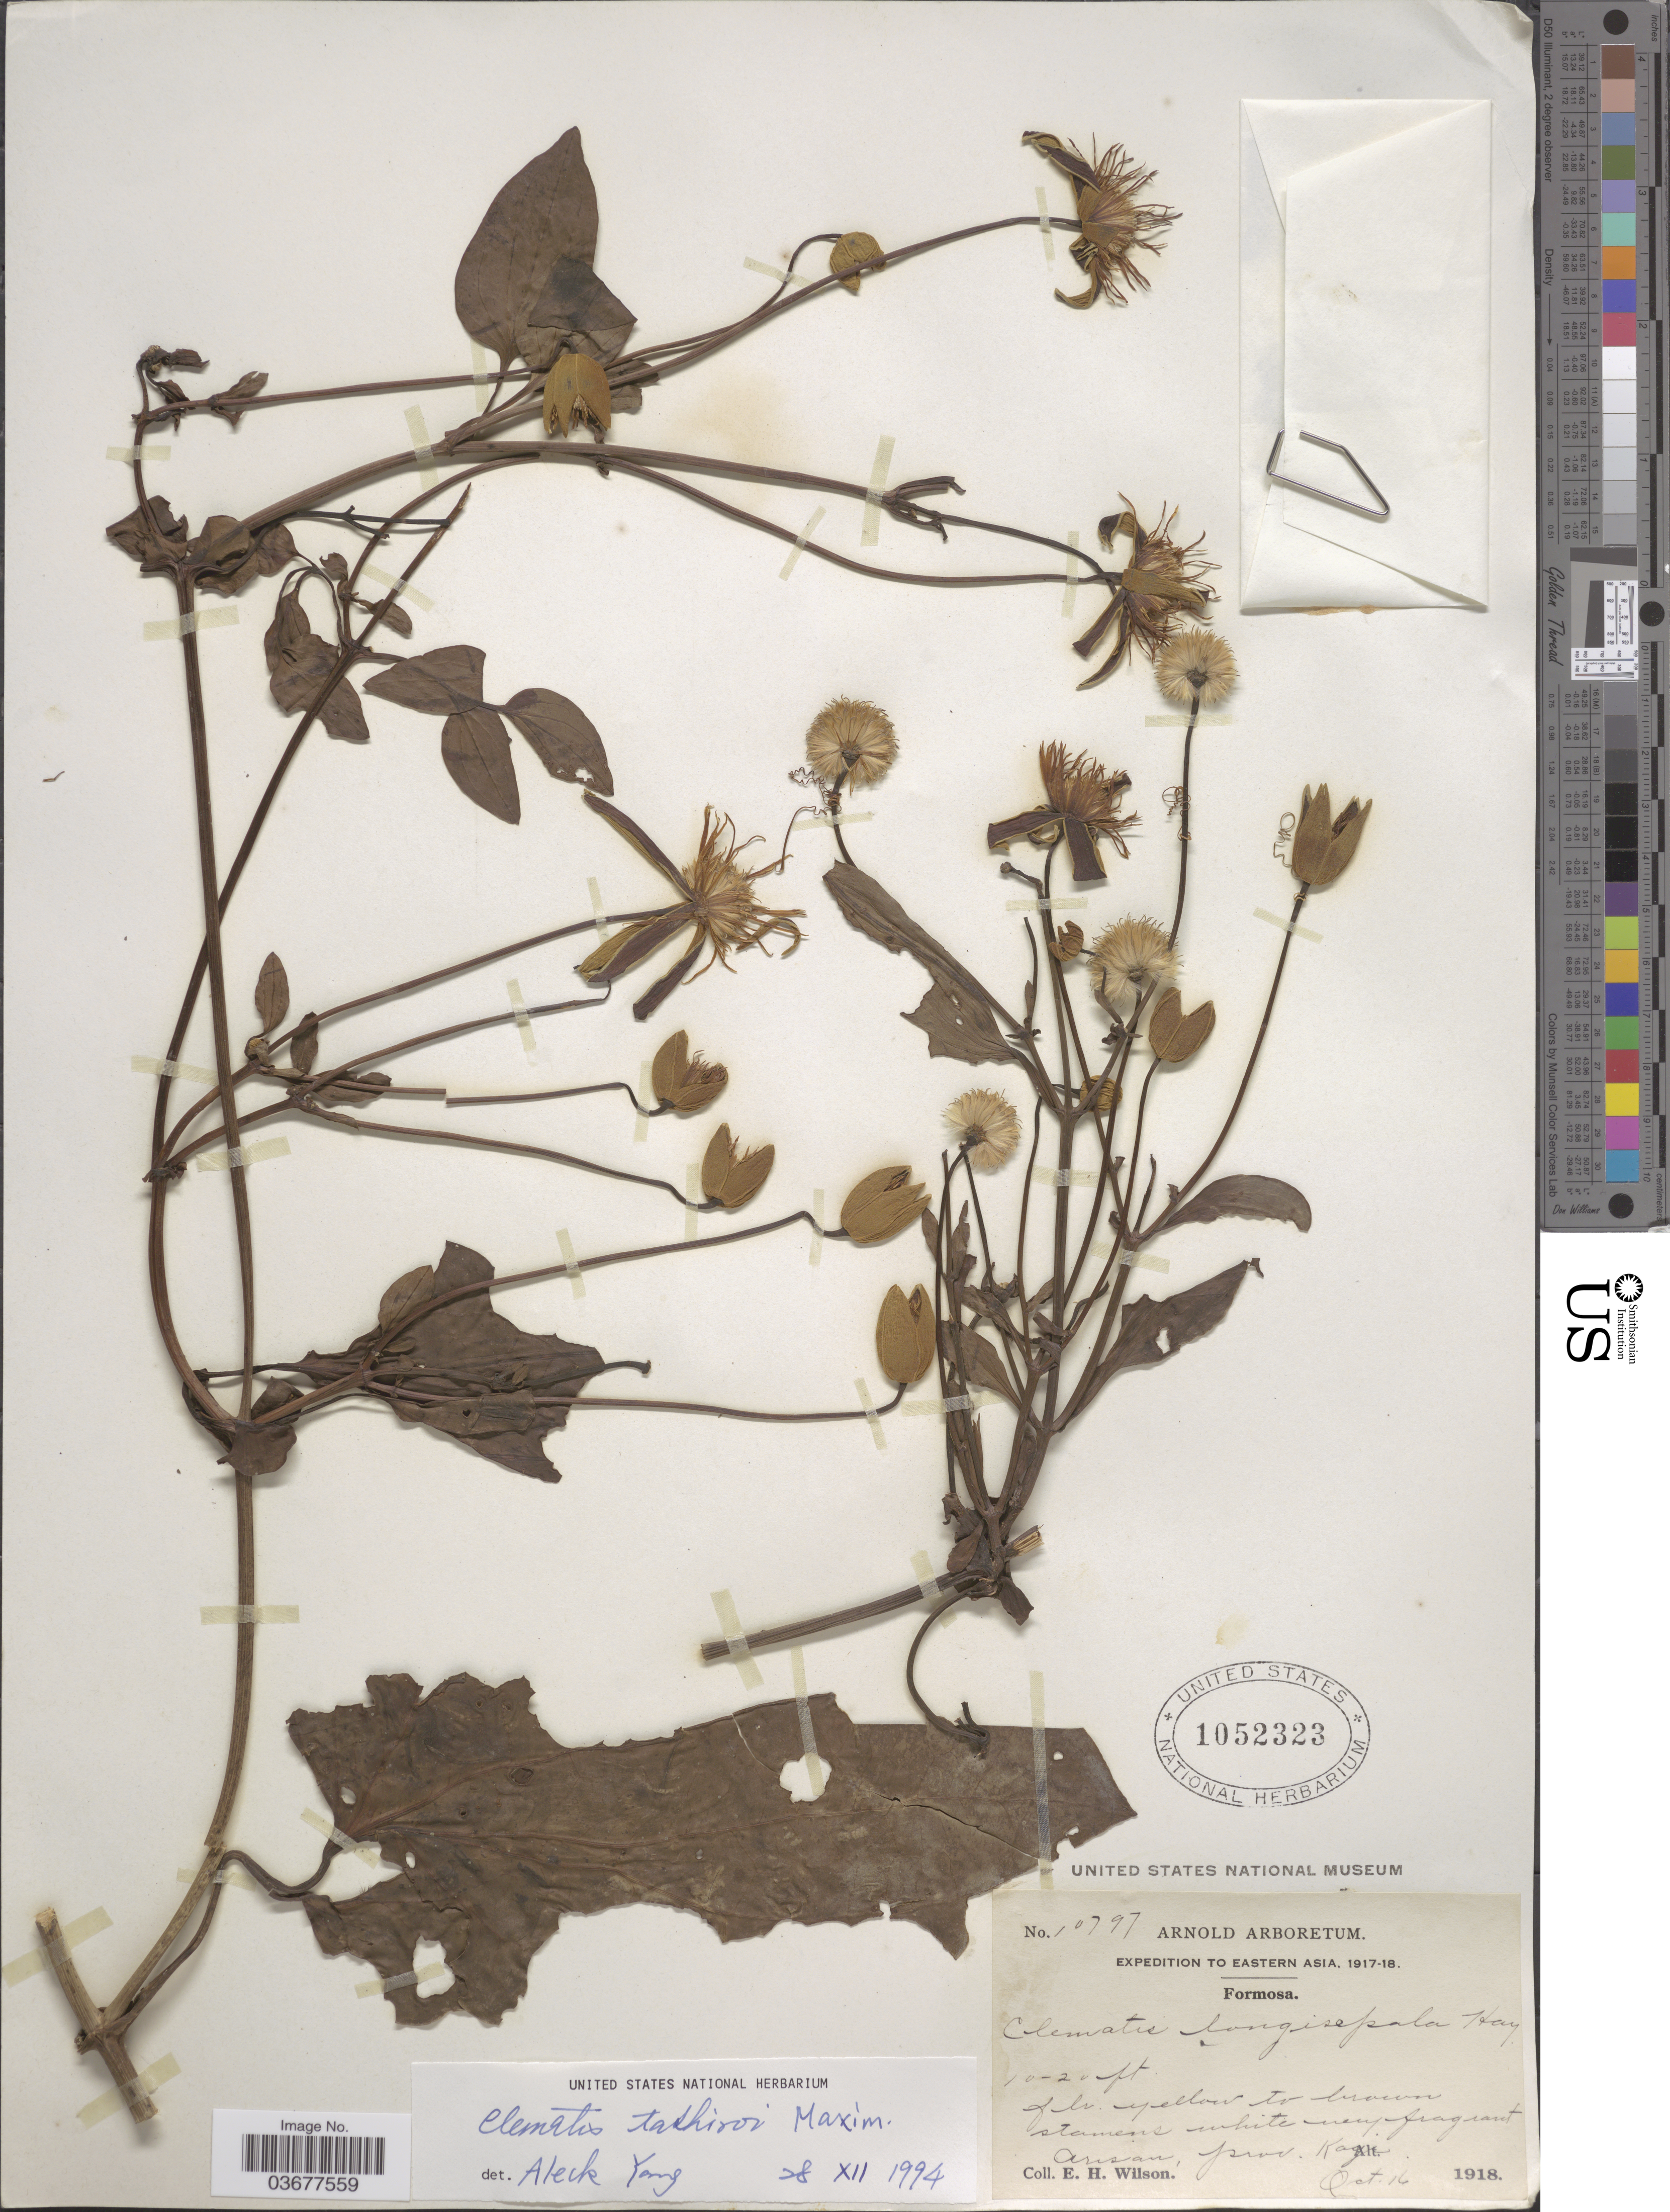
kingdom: Plantae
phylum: Tracheophyta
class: Magnoliopsida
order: Ranunculales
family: Ranunculaceae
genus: Clematis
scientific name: Clematis tashiroi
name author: Maxim.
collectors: E. Wilson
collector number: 10797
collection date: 1918-10-16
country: Taiwan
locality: Formosa. Arisan, prov. Kagi.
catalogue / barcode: US 1052323